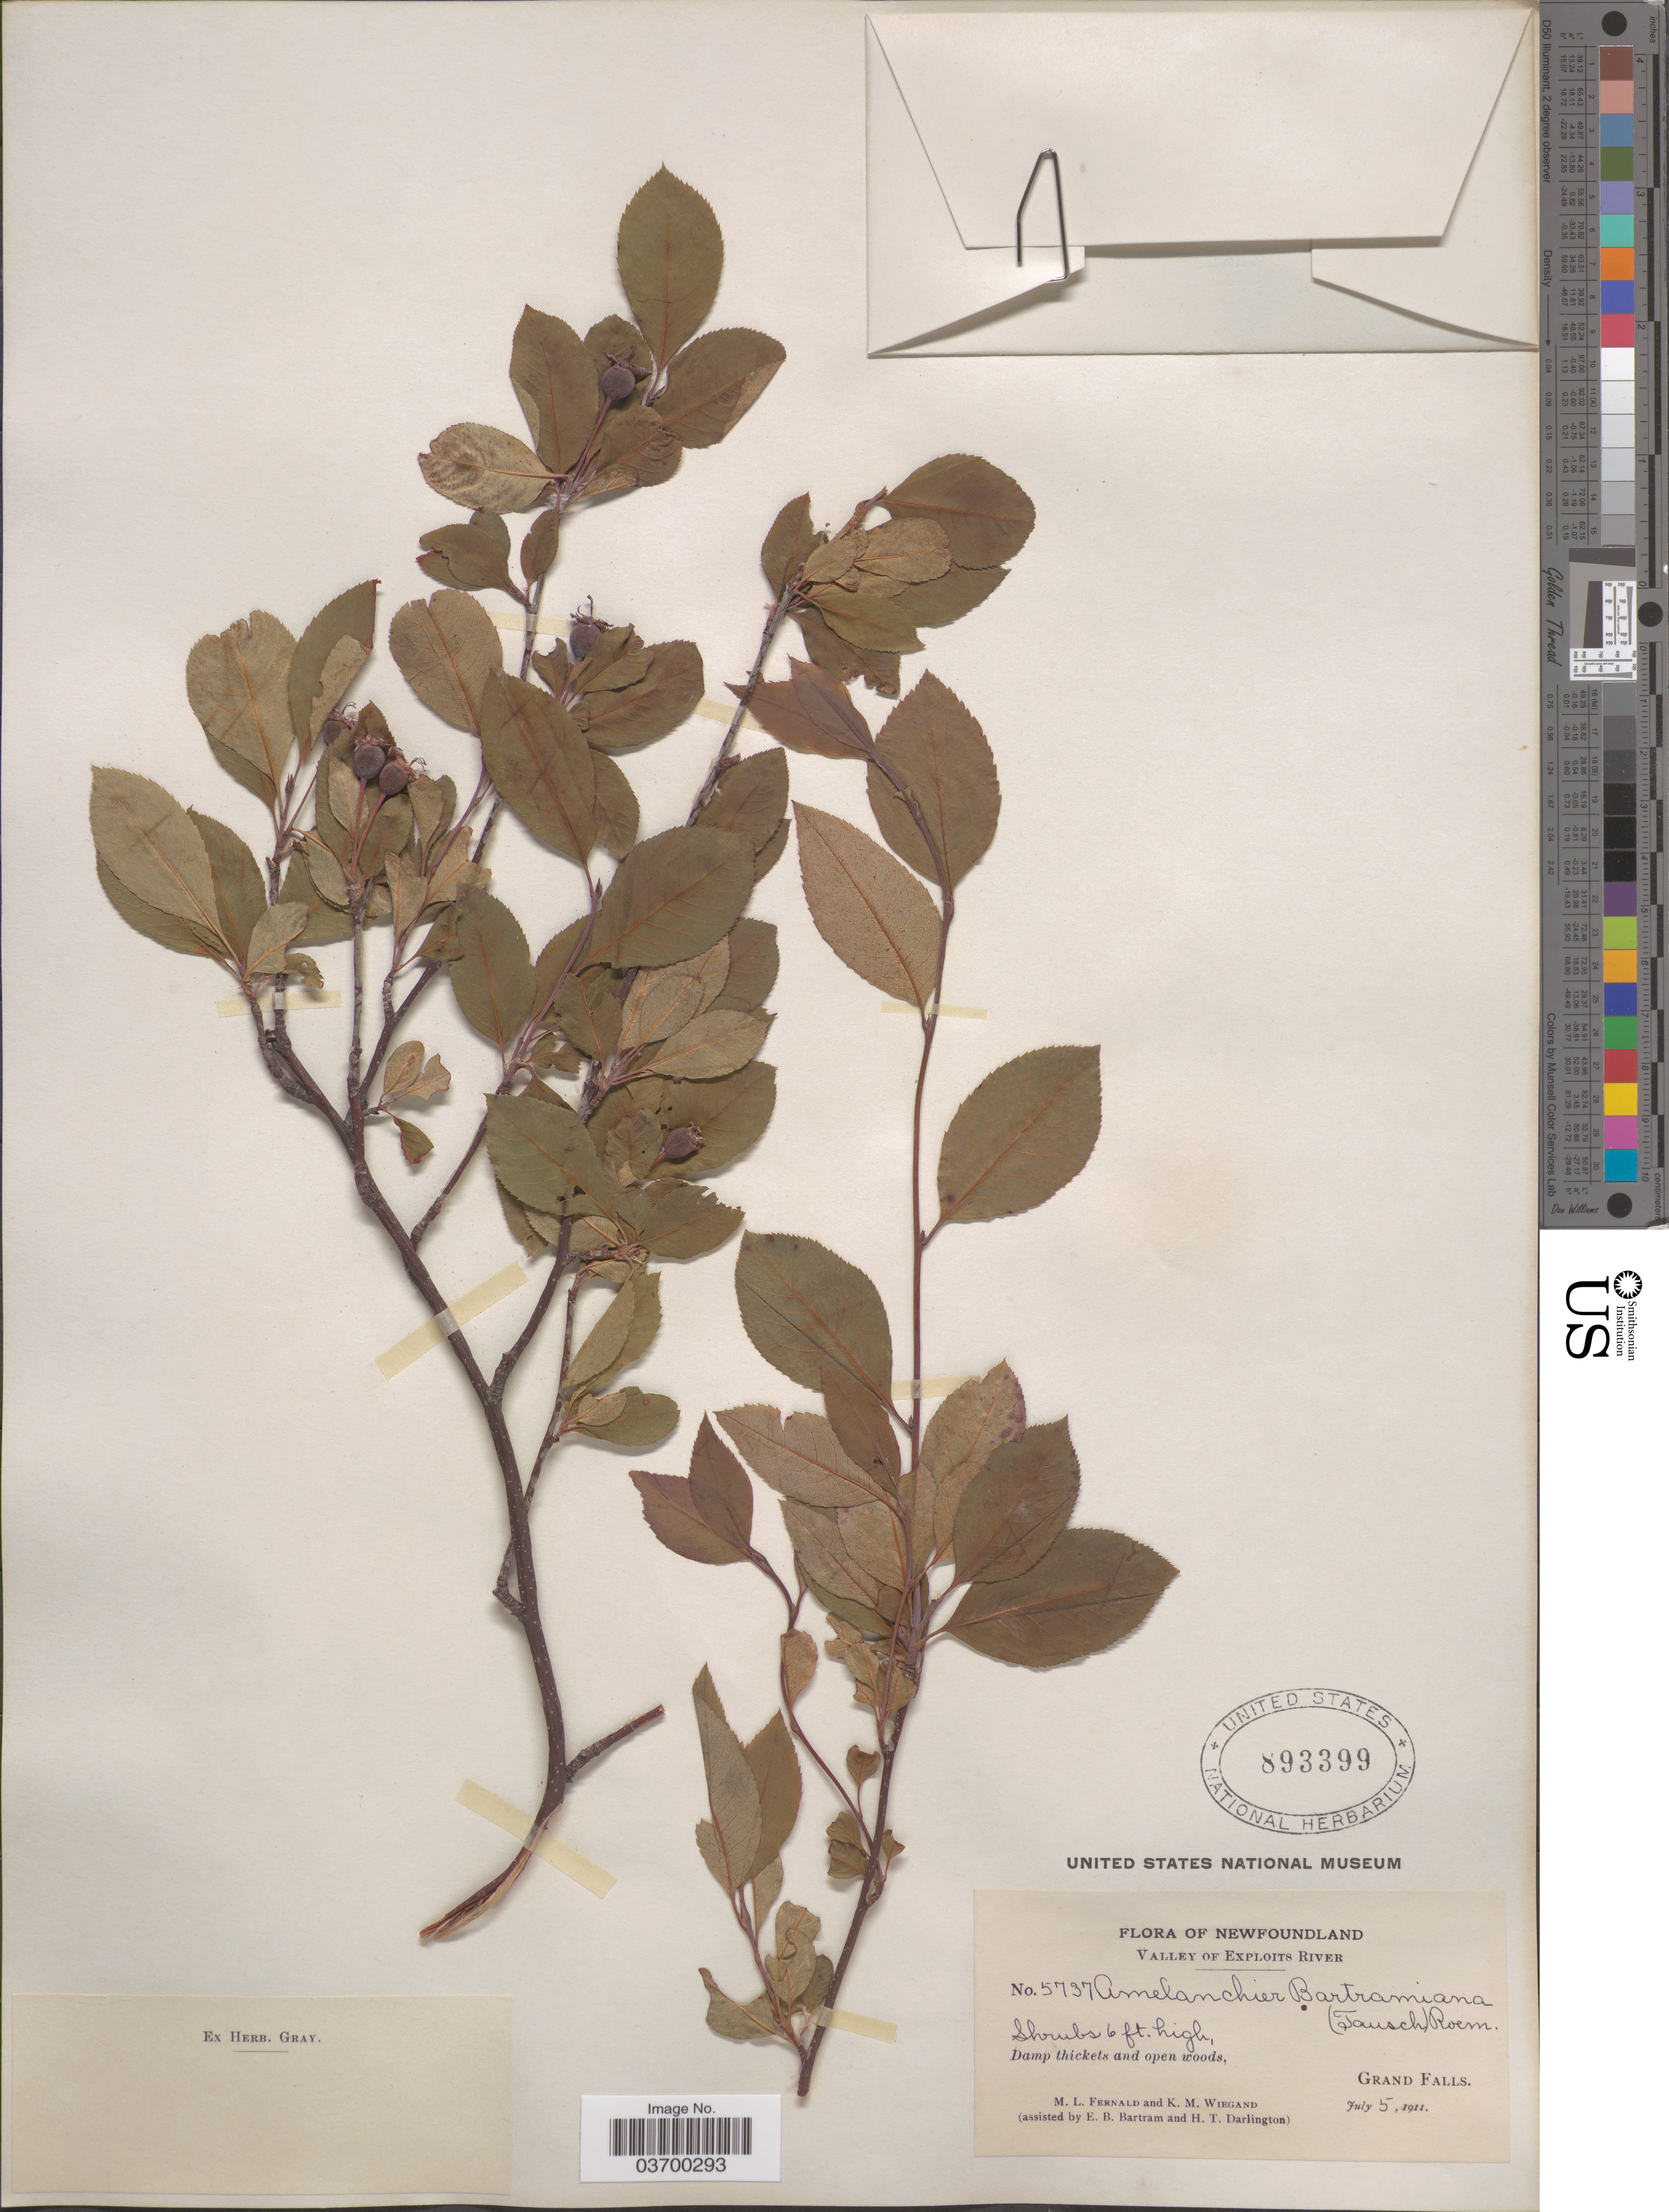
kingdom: Plantae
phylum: Tracheophyta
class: Magnoliopsida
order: Rosales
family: Rosaceae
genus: Amelanchier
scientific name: Amelanchier botryapium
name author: DC.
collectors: M. L. Fernald, K. M. Wiegand, E. B. Bartram & H. Darlington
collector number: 5737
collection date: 1911-07-05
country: Canada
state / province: Newfoundland and Labrador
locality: Valley of Exploits River. Grand Falls.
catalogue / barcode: US 893399